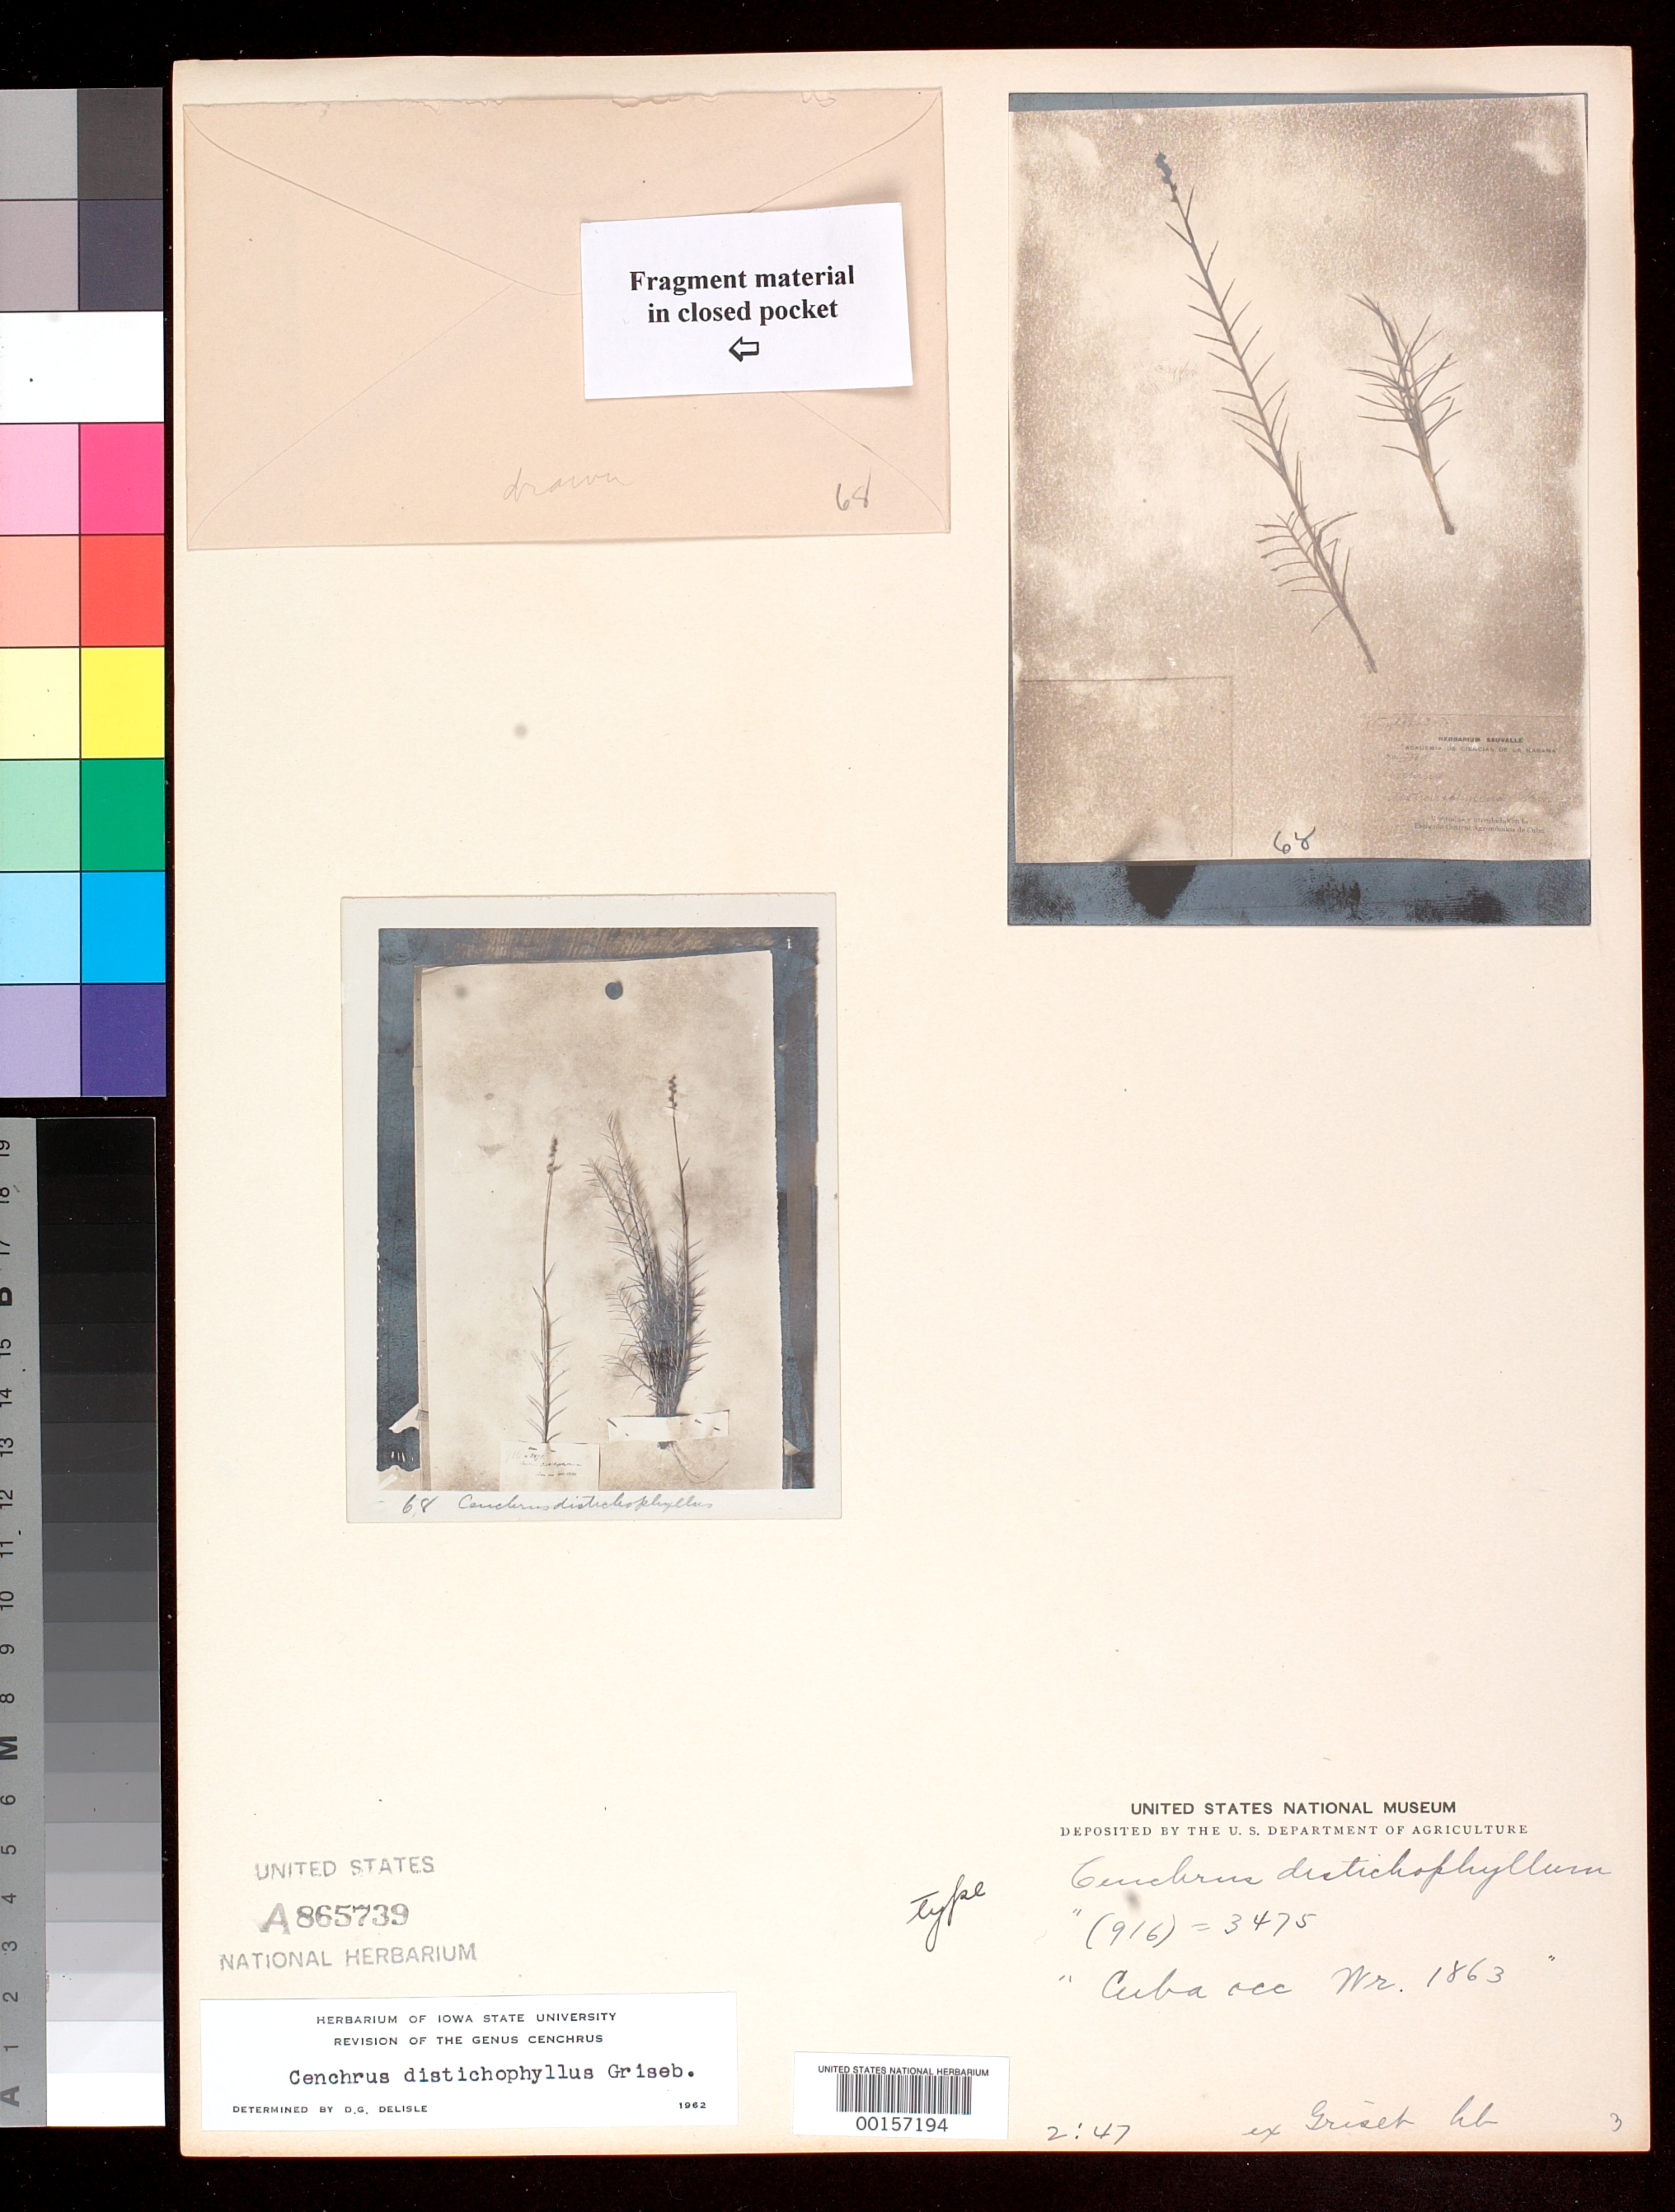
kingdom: Plantae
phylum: Tracheophyta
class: Liliopsida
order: Poales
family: Poaceae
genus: Cenchrus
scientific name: Cenchrus distichophyllus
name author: Griseb.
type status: Type Fragment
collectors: C. Wright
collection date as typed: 1863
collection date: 1863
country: Cuba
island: Greater Antilles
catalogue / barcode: US 865739A